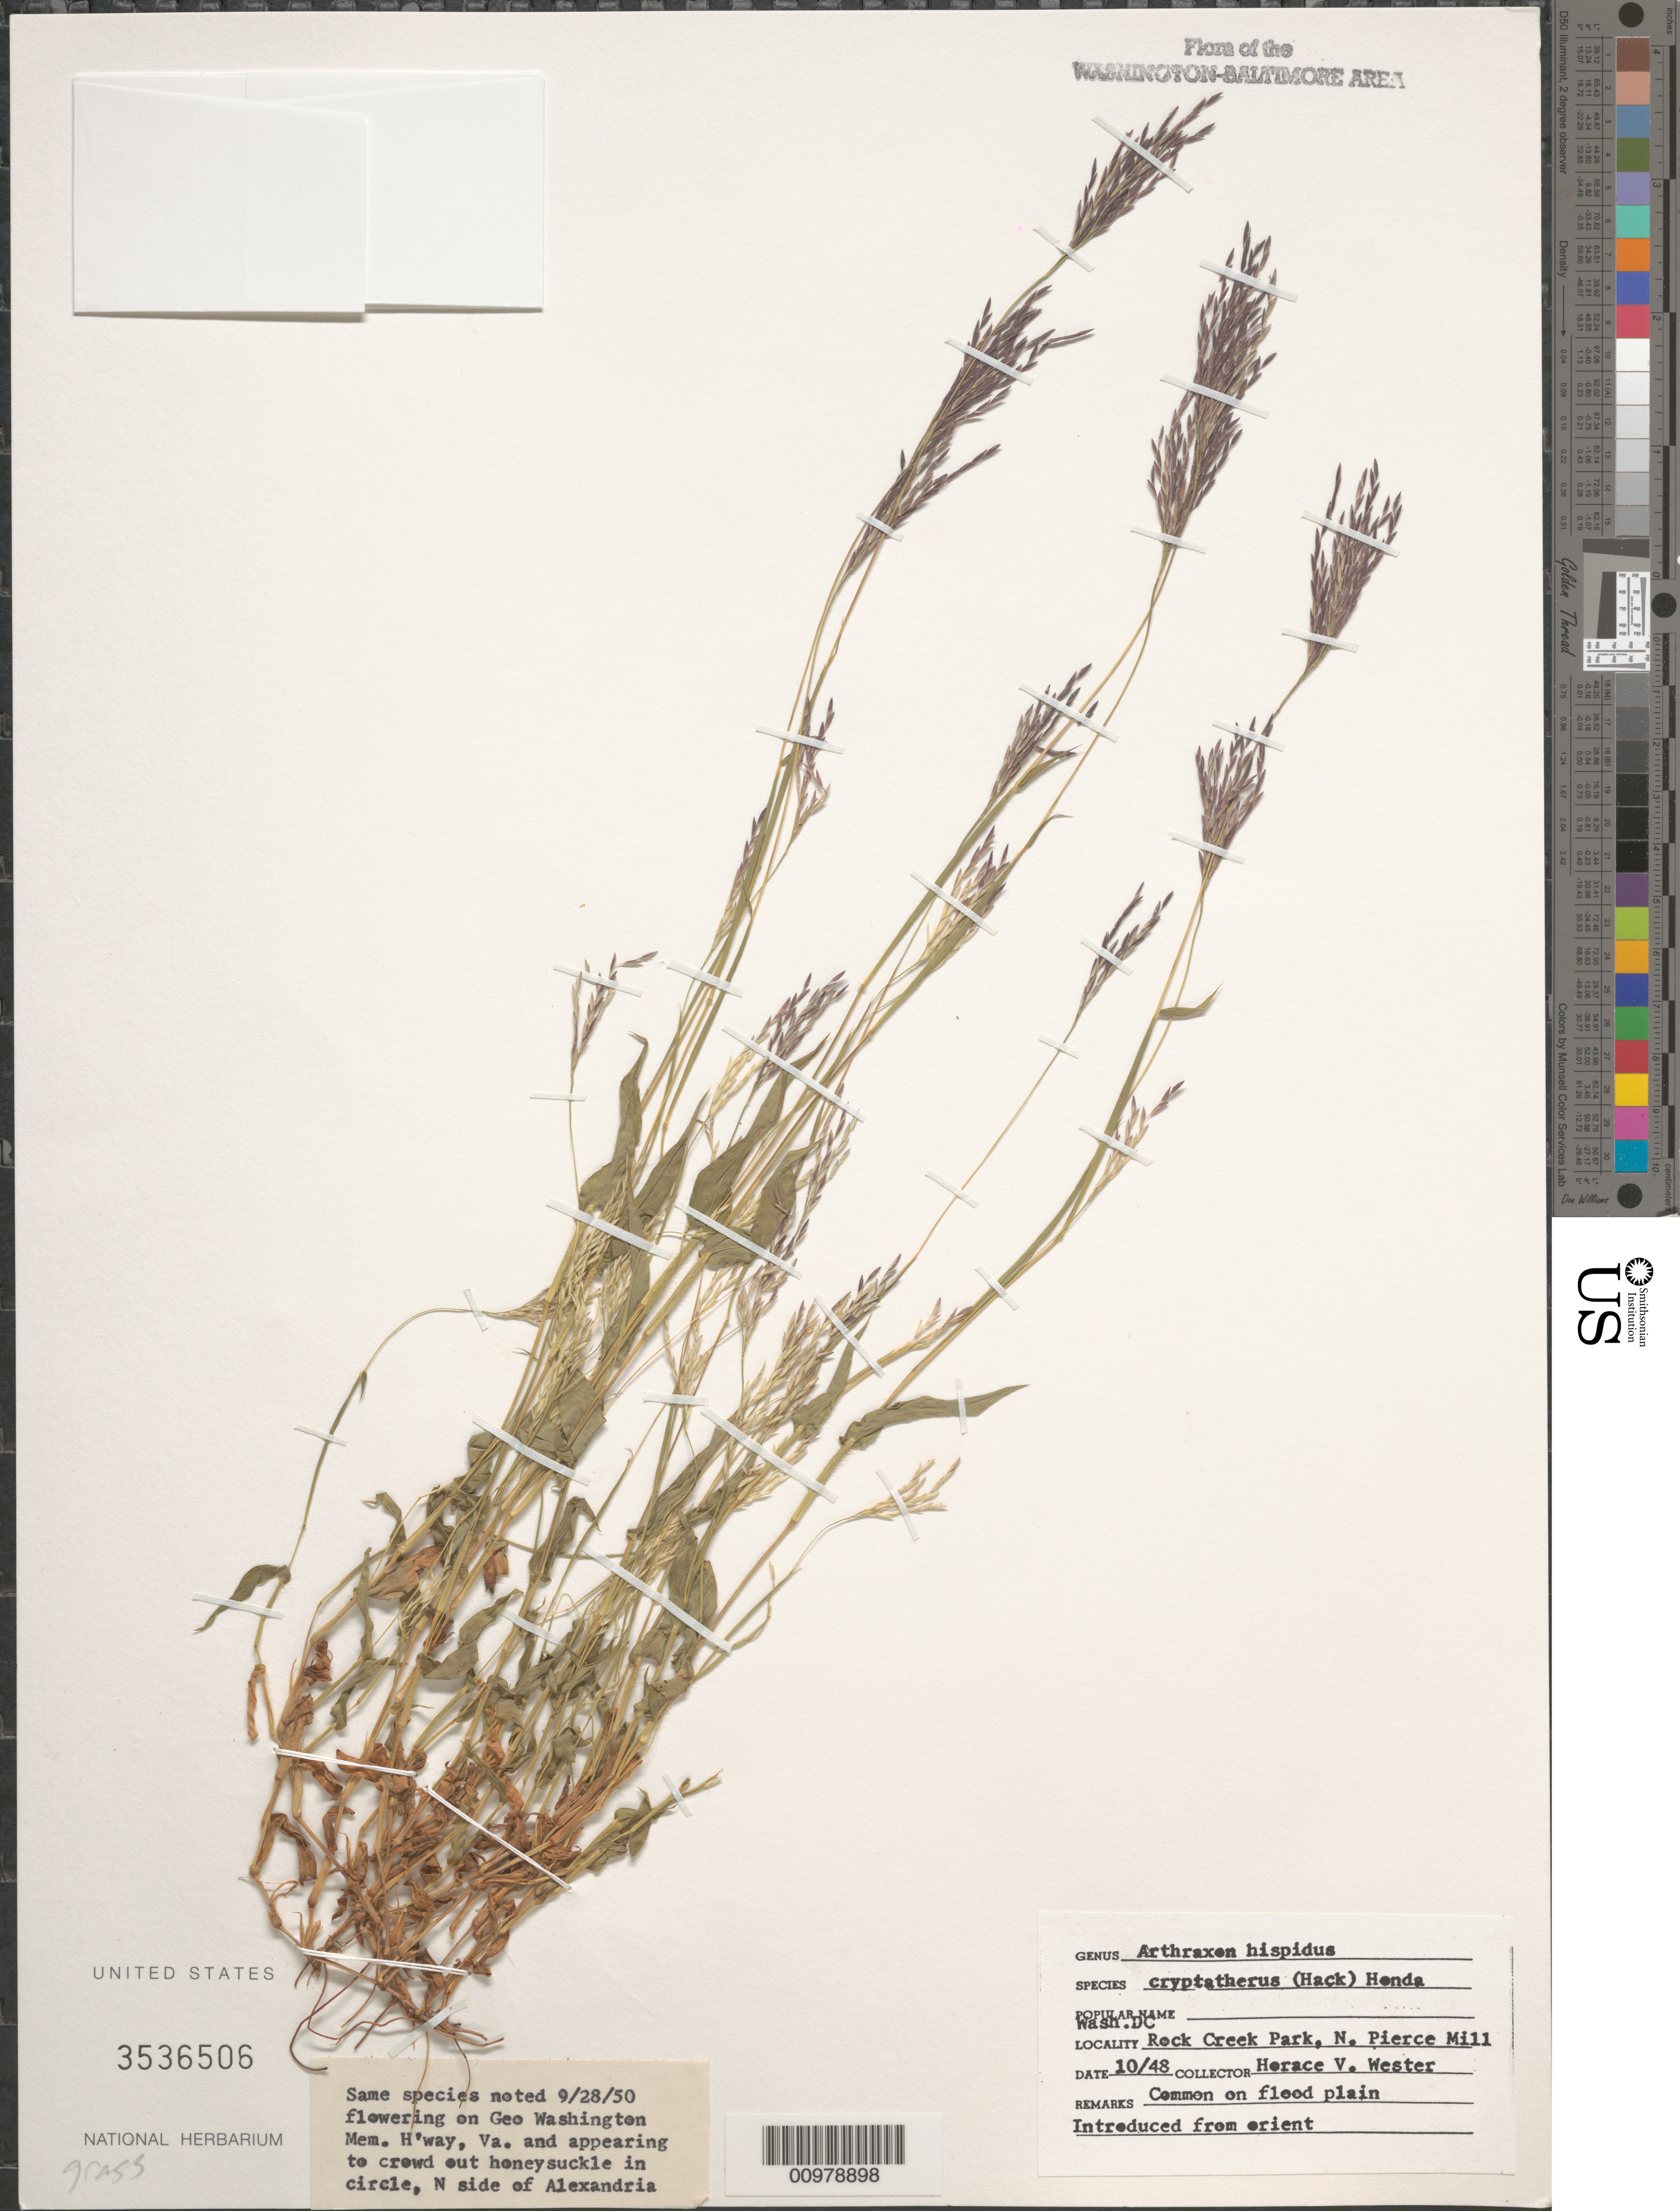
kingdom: Plantae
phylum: Tracheophyta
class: Liliopsida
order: Poales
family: Poaceae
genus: Arthraxon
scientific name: Arthraxon hispidus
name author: (Thunb.) Makino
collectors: H. Wester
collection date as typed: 10/48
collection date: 1948-10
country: United States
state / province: District of Columbia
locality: Rock Creek Park, N. Pierce Mill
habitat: flood plain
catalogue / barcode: US 3536506